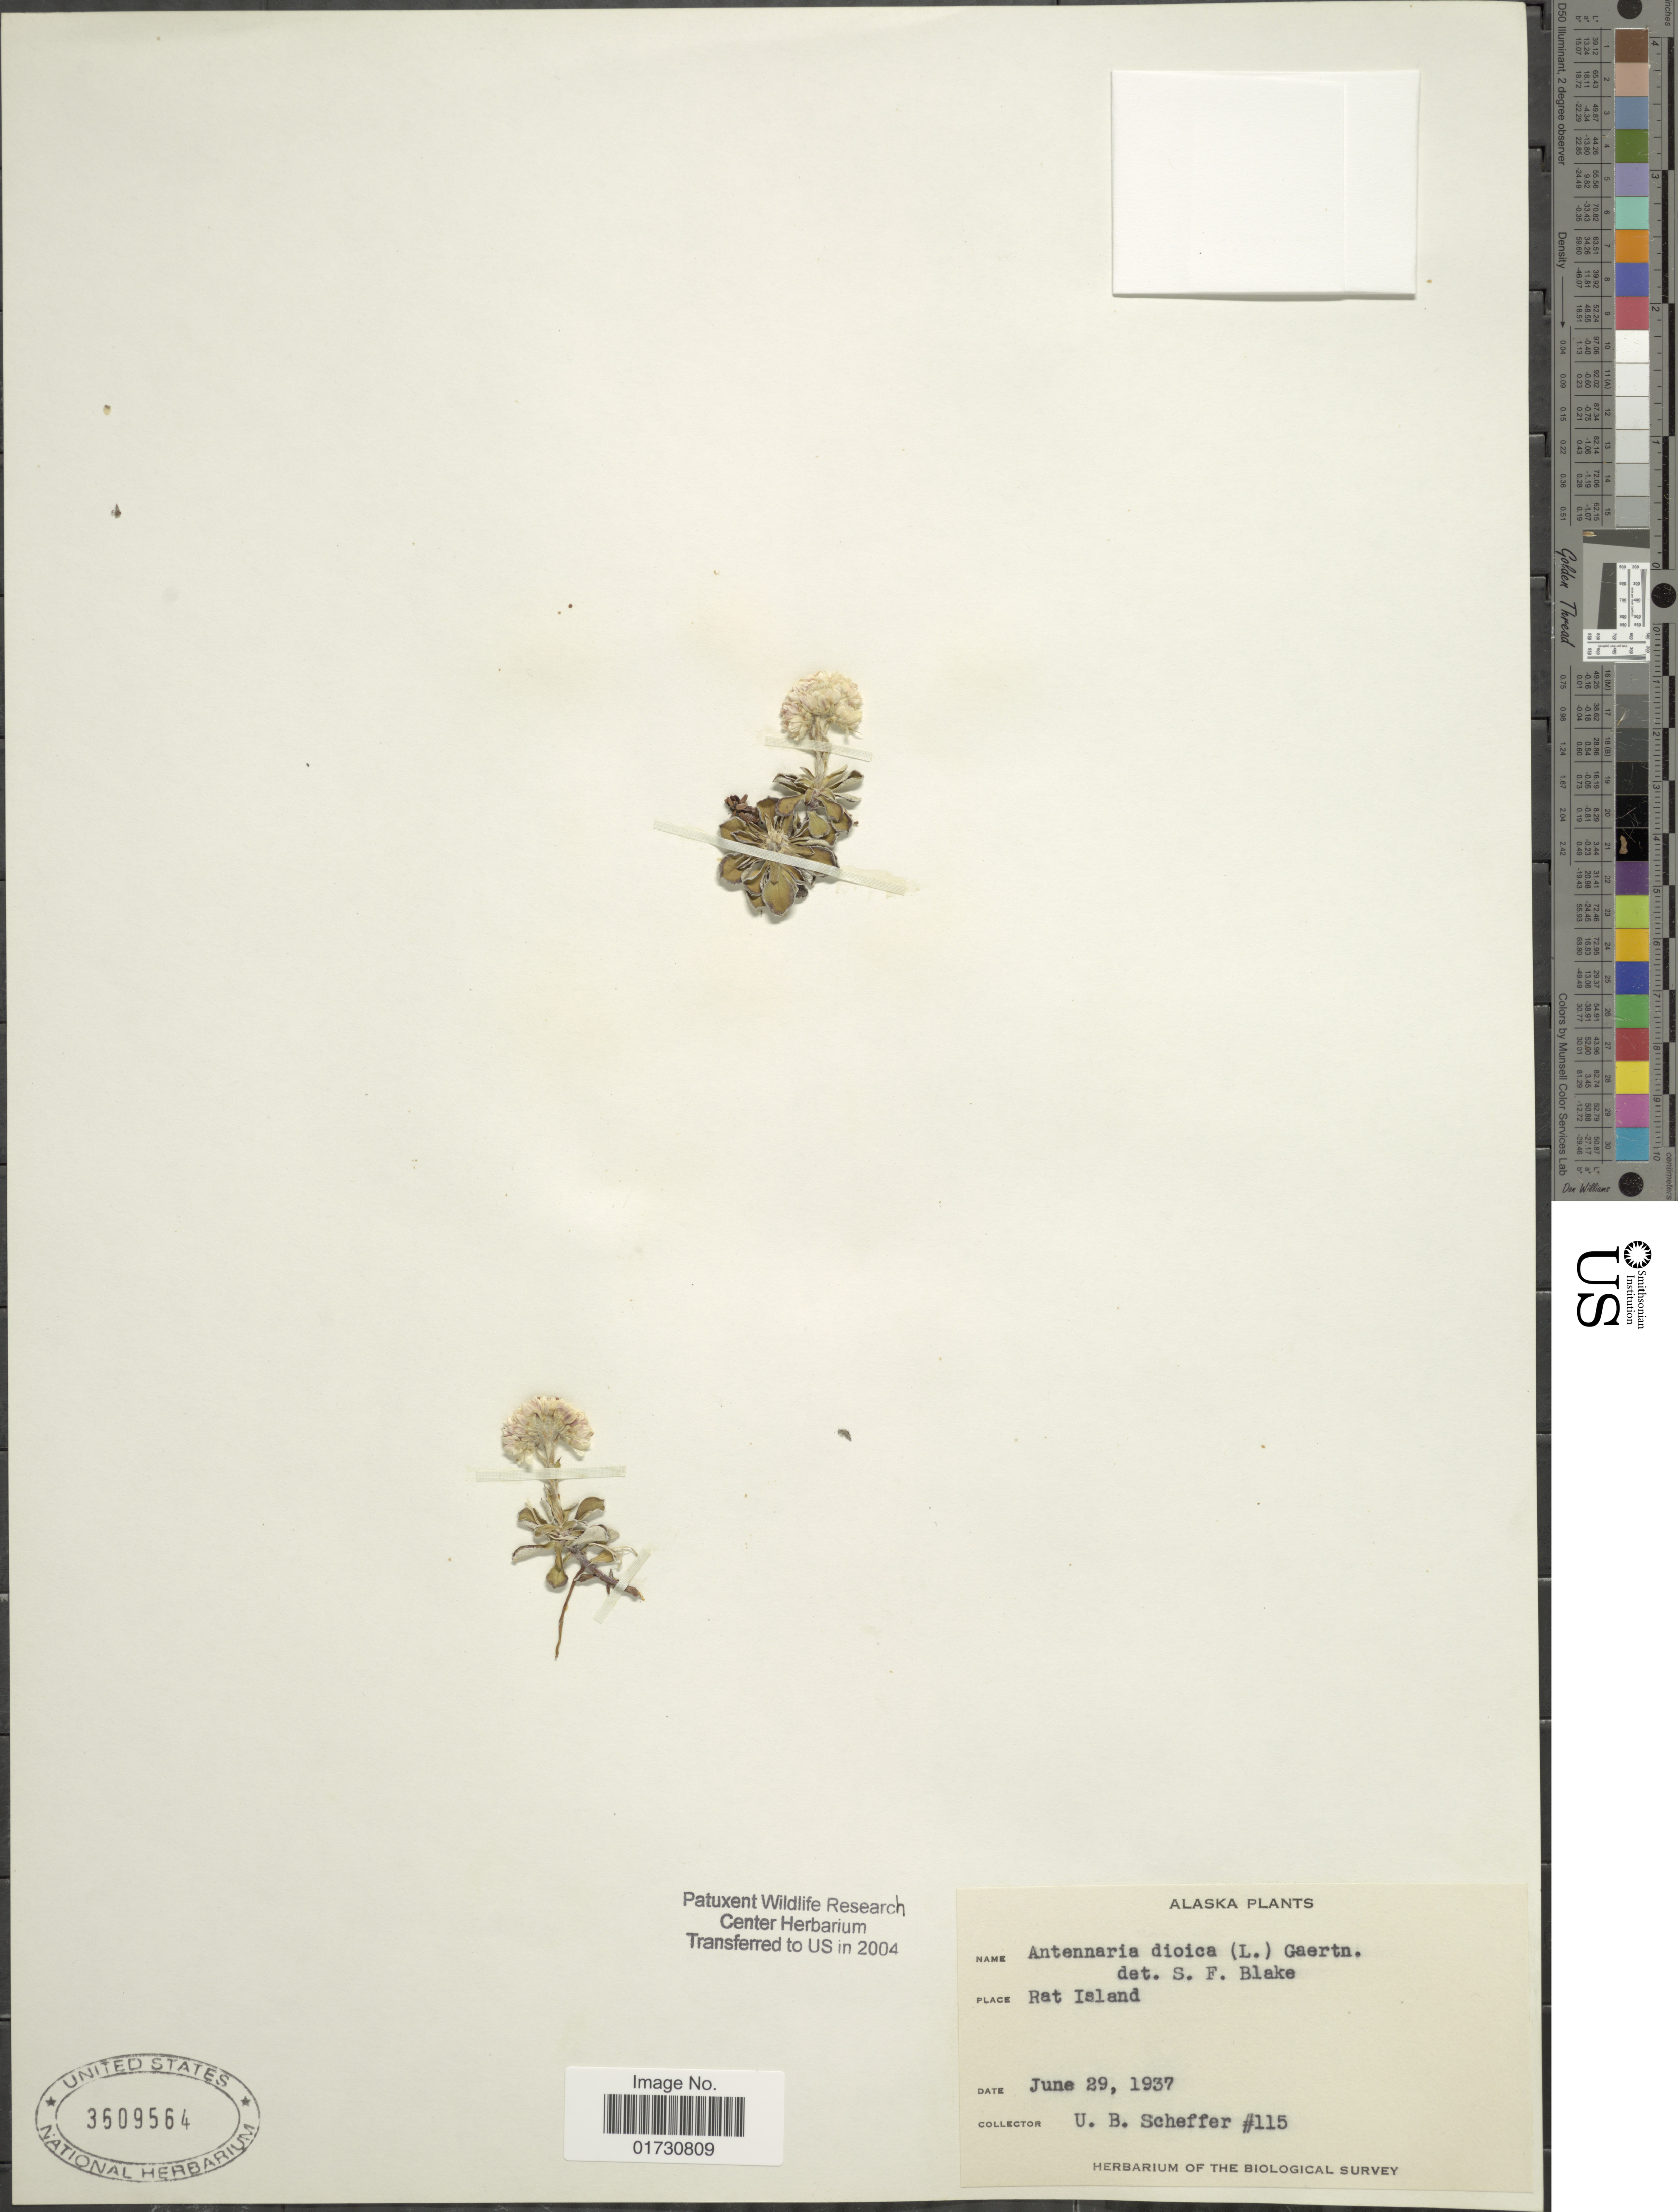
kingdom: Plantae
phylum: Tracheophyta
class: Magnoliopsida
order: Asterales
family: Asteraceae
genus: Antennaria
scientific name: Antennaria dioica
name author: (L.) Gaertn.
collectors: V. Scheffer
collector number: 115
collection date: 1937-06-29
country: United States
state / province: Alaska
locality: Rat Island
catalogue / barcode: US 3609564